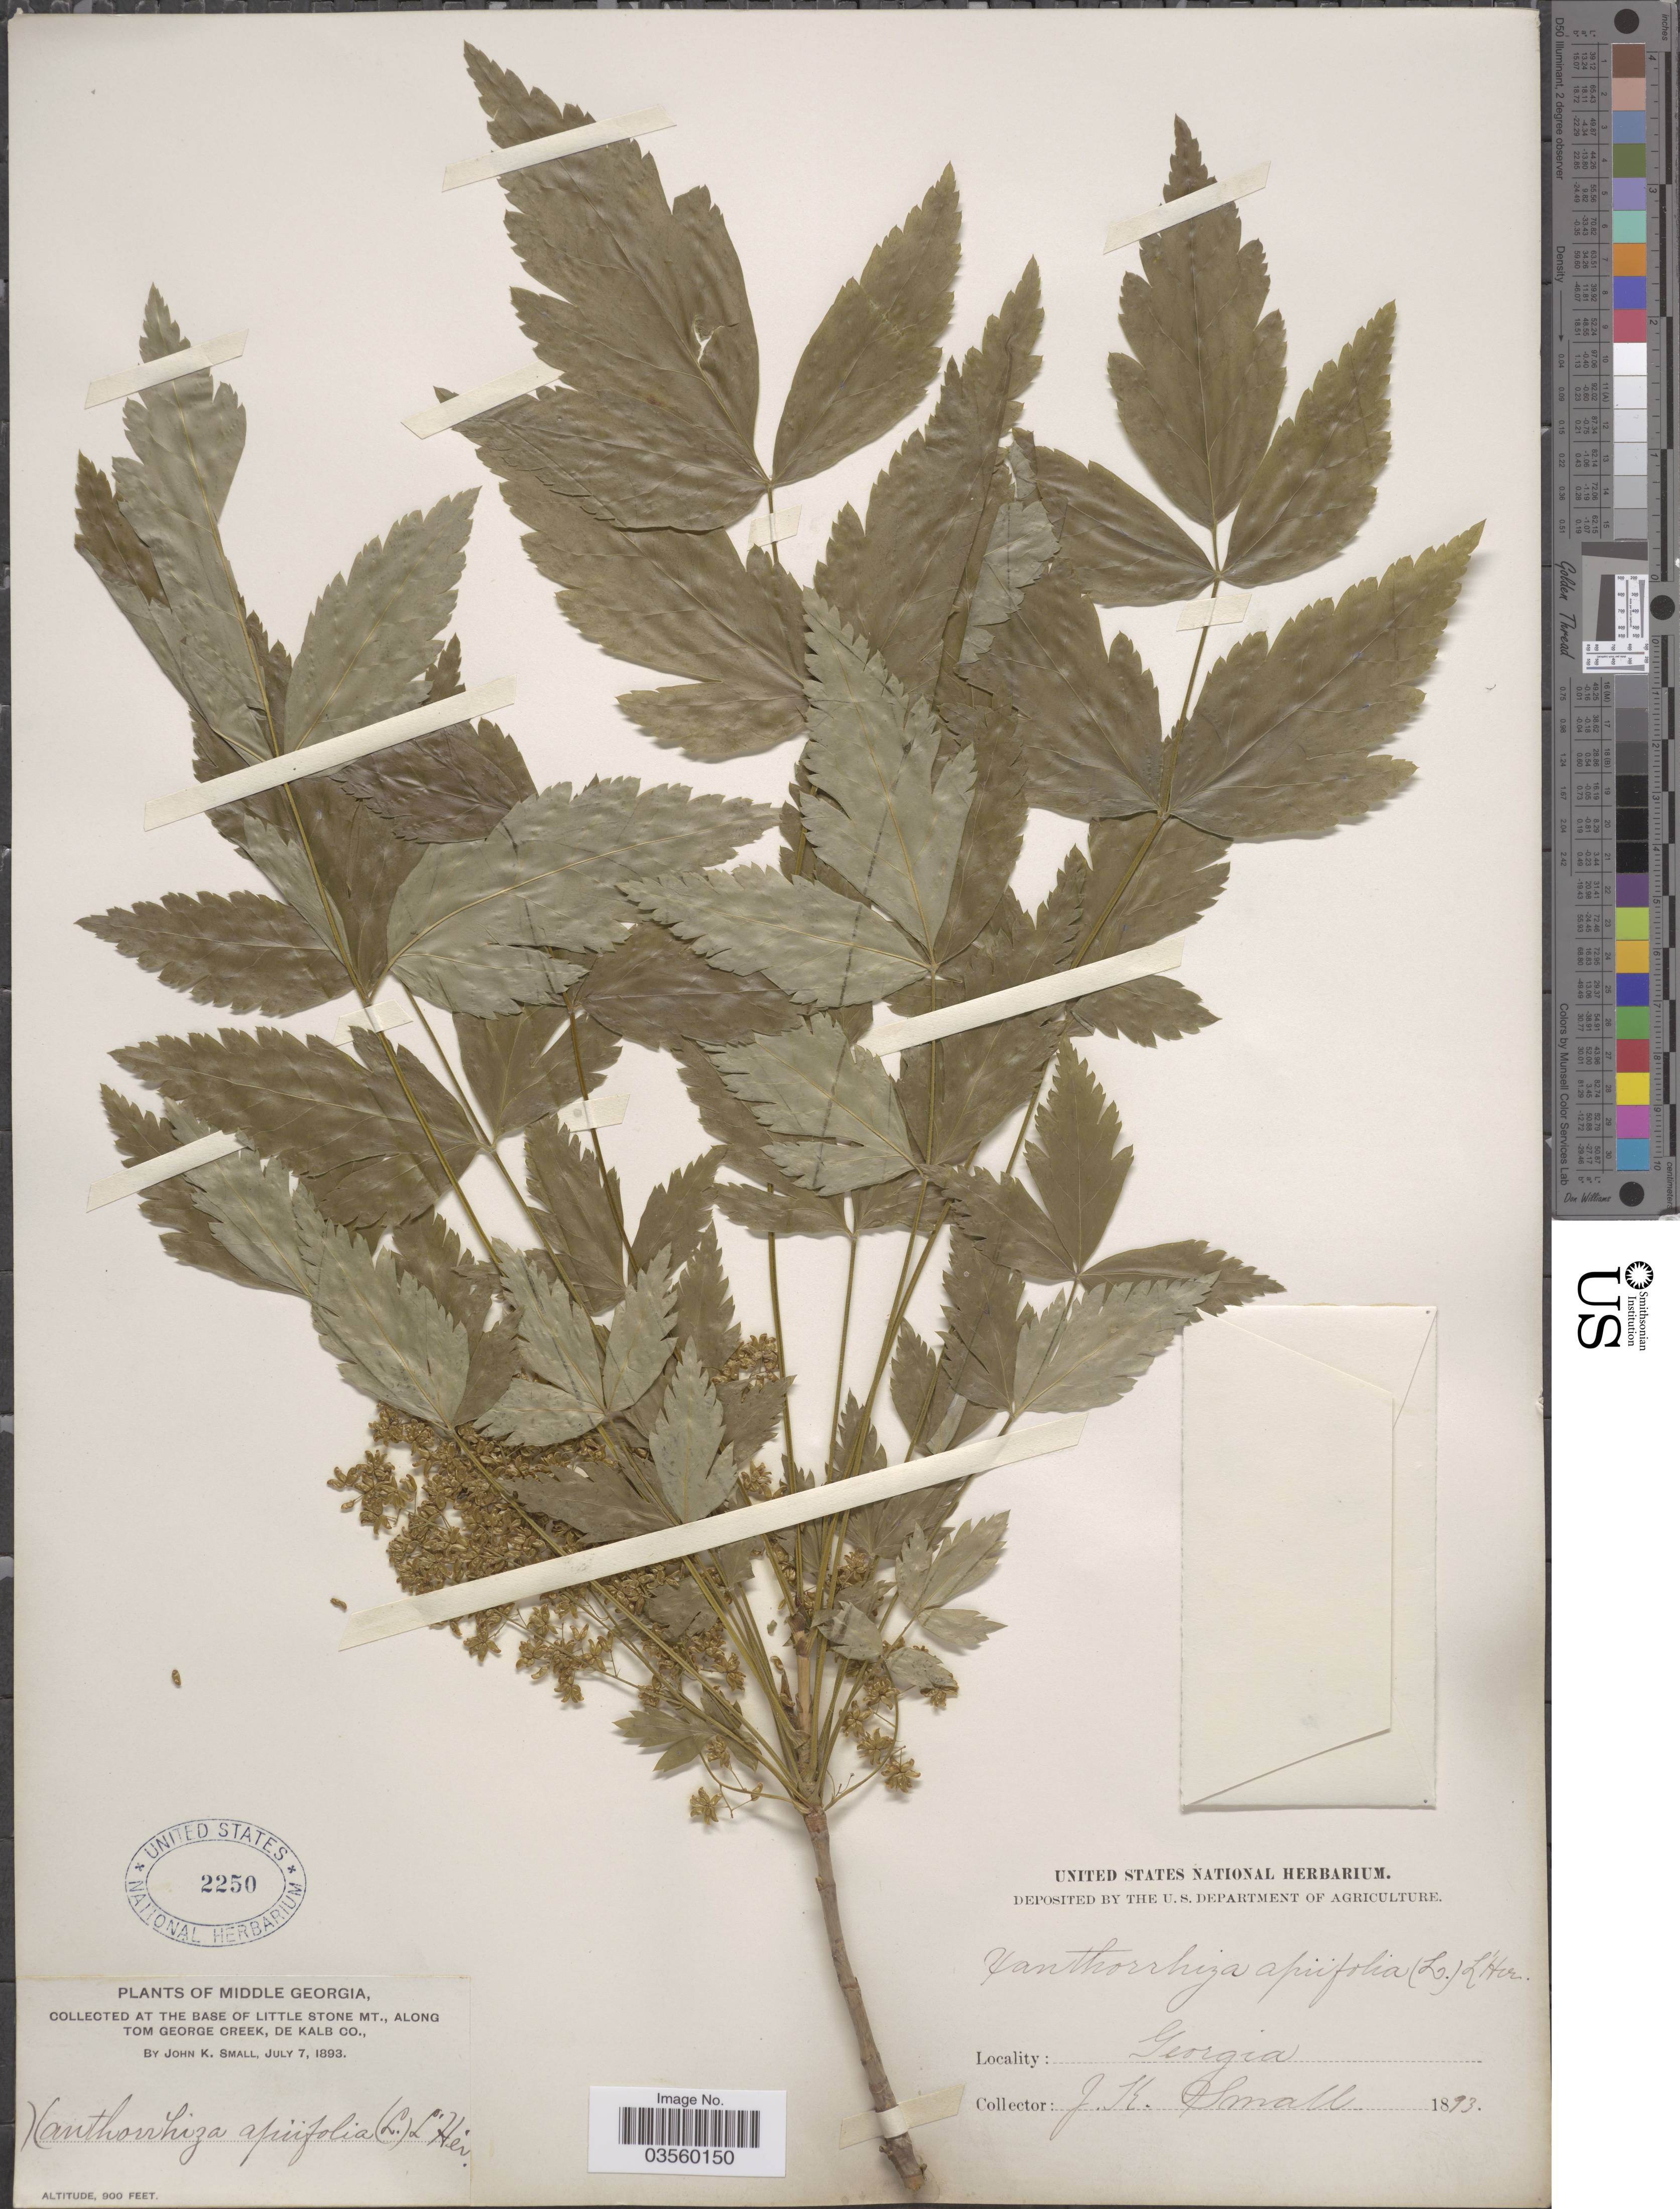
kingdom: Plantae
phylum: Tracheophyta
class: Magnoliopsida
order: Ranunculales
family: Ranunculaceae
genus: Xanthorhiza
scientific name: Xanthorhiza apiifolia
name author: L'Hér.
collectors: J. K. Small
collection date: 1893-07-07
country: United States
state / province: Georgia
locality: Middle Georgia. At the base of Little Stone Mt., along Tom George Creek, De Kalb Co.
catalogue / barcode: US 2250